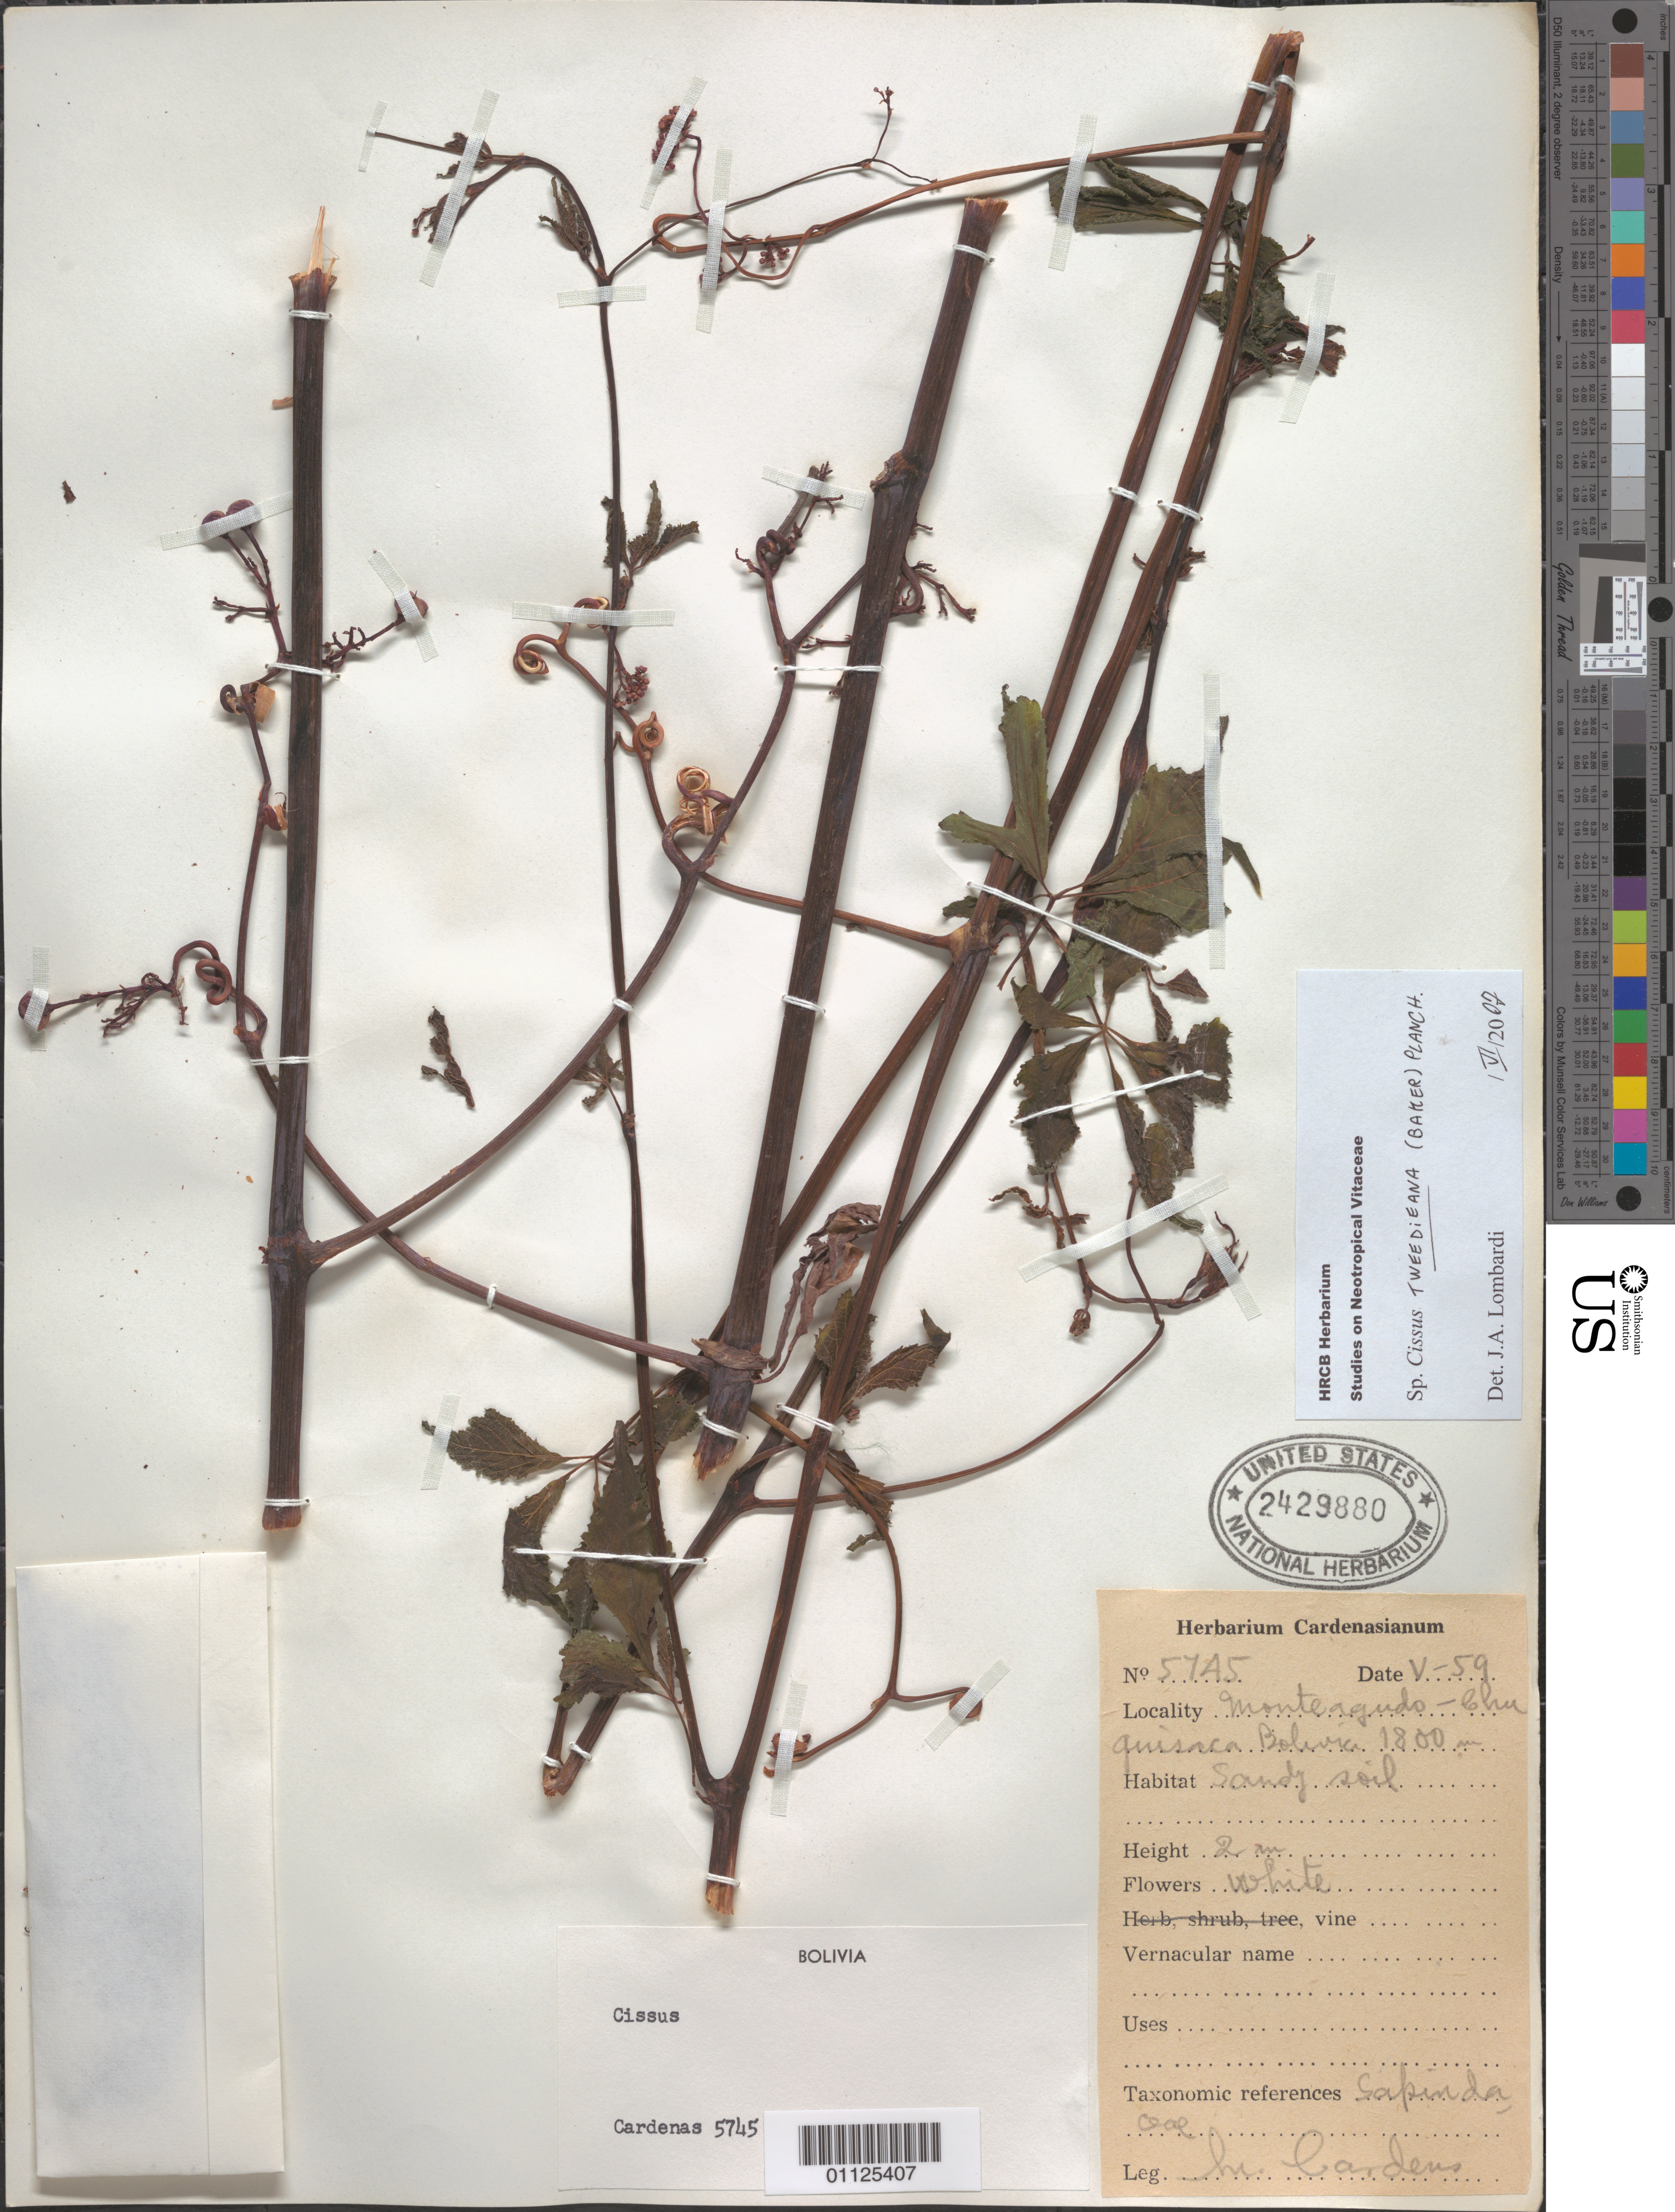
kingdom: Plantae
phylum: Tracheophyta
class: Magnoliopsida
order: Vitales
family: Vitaceae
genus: Clematicissus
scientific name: Clematicissus tweedieana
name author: (Baker) Lombardi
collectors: Herbarium Cardenasianum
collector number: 5745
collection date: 1959-05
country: Bolivia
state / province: Chuquisaca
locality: Monteagudo.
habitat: Sandy soil.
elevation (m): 1800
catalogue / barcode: US 2429880